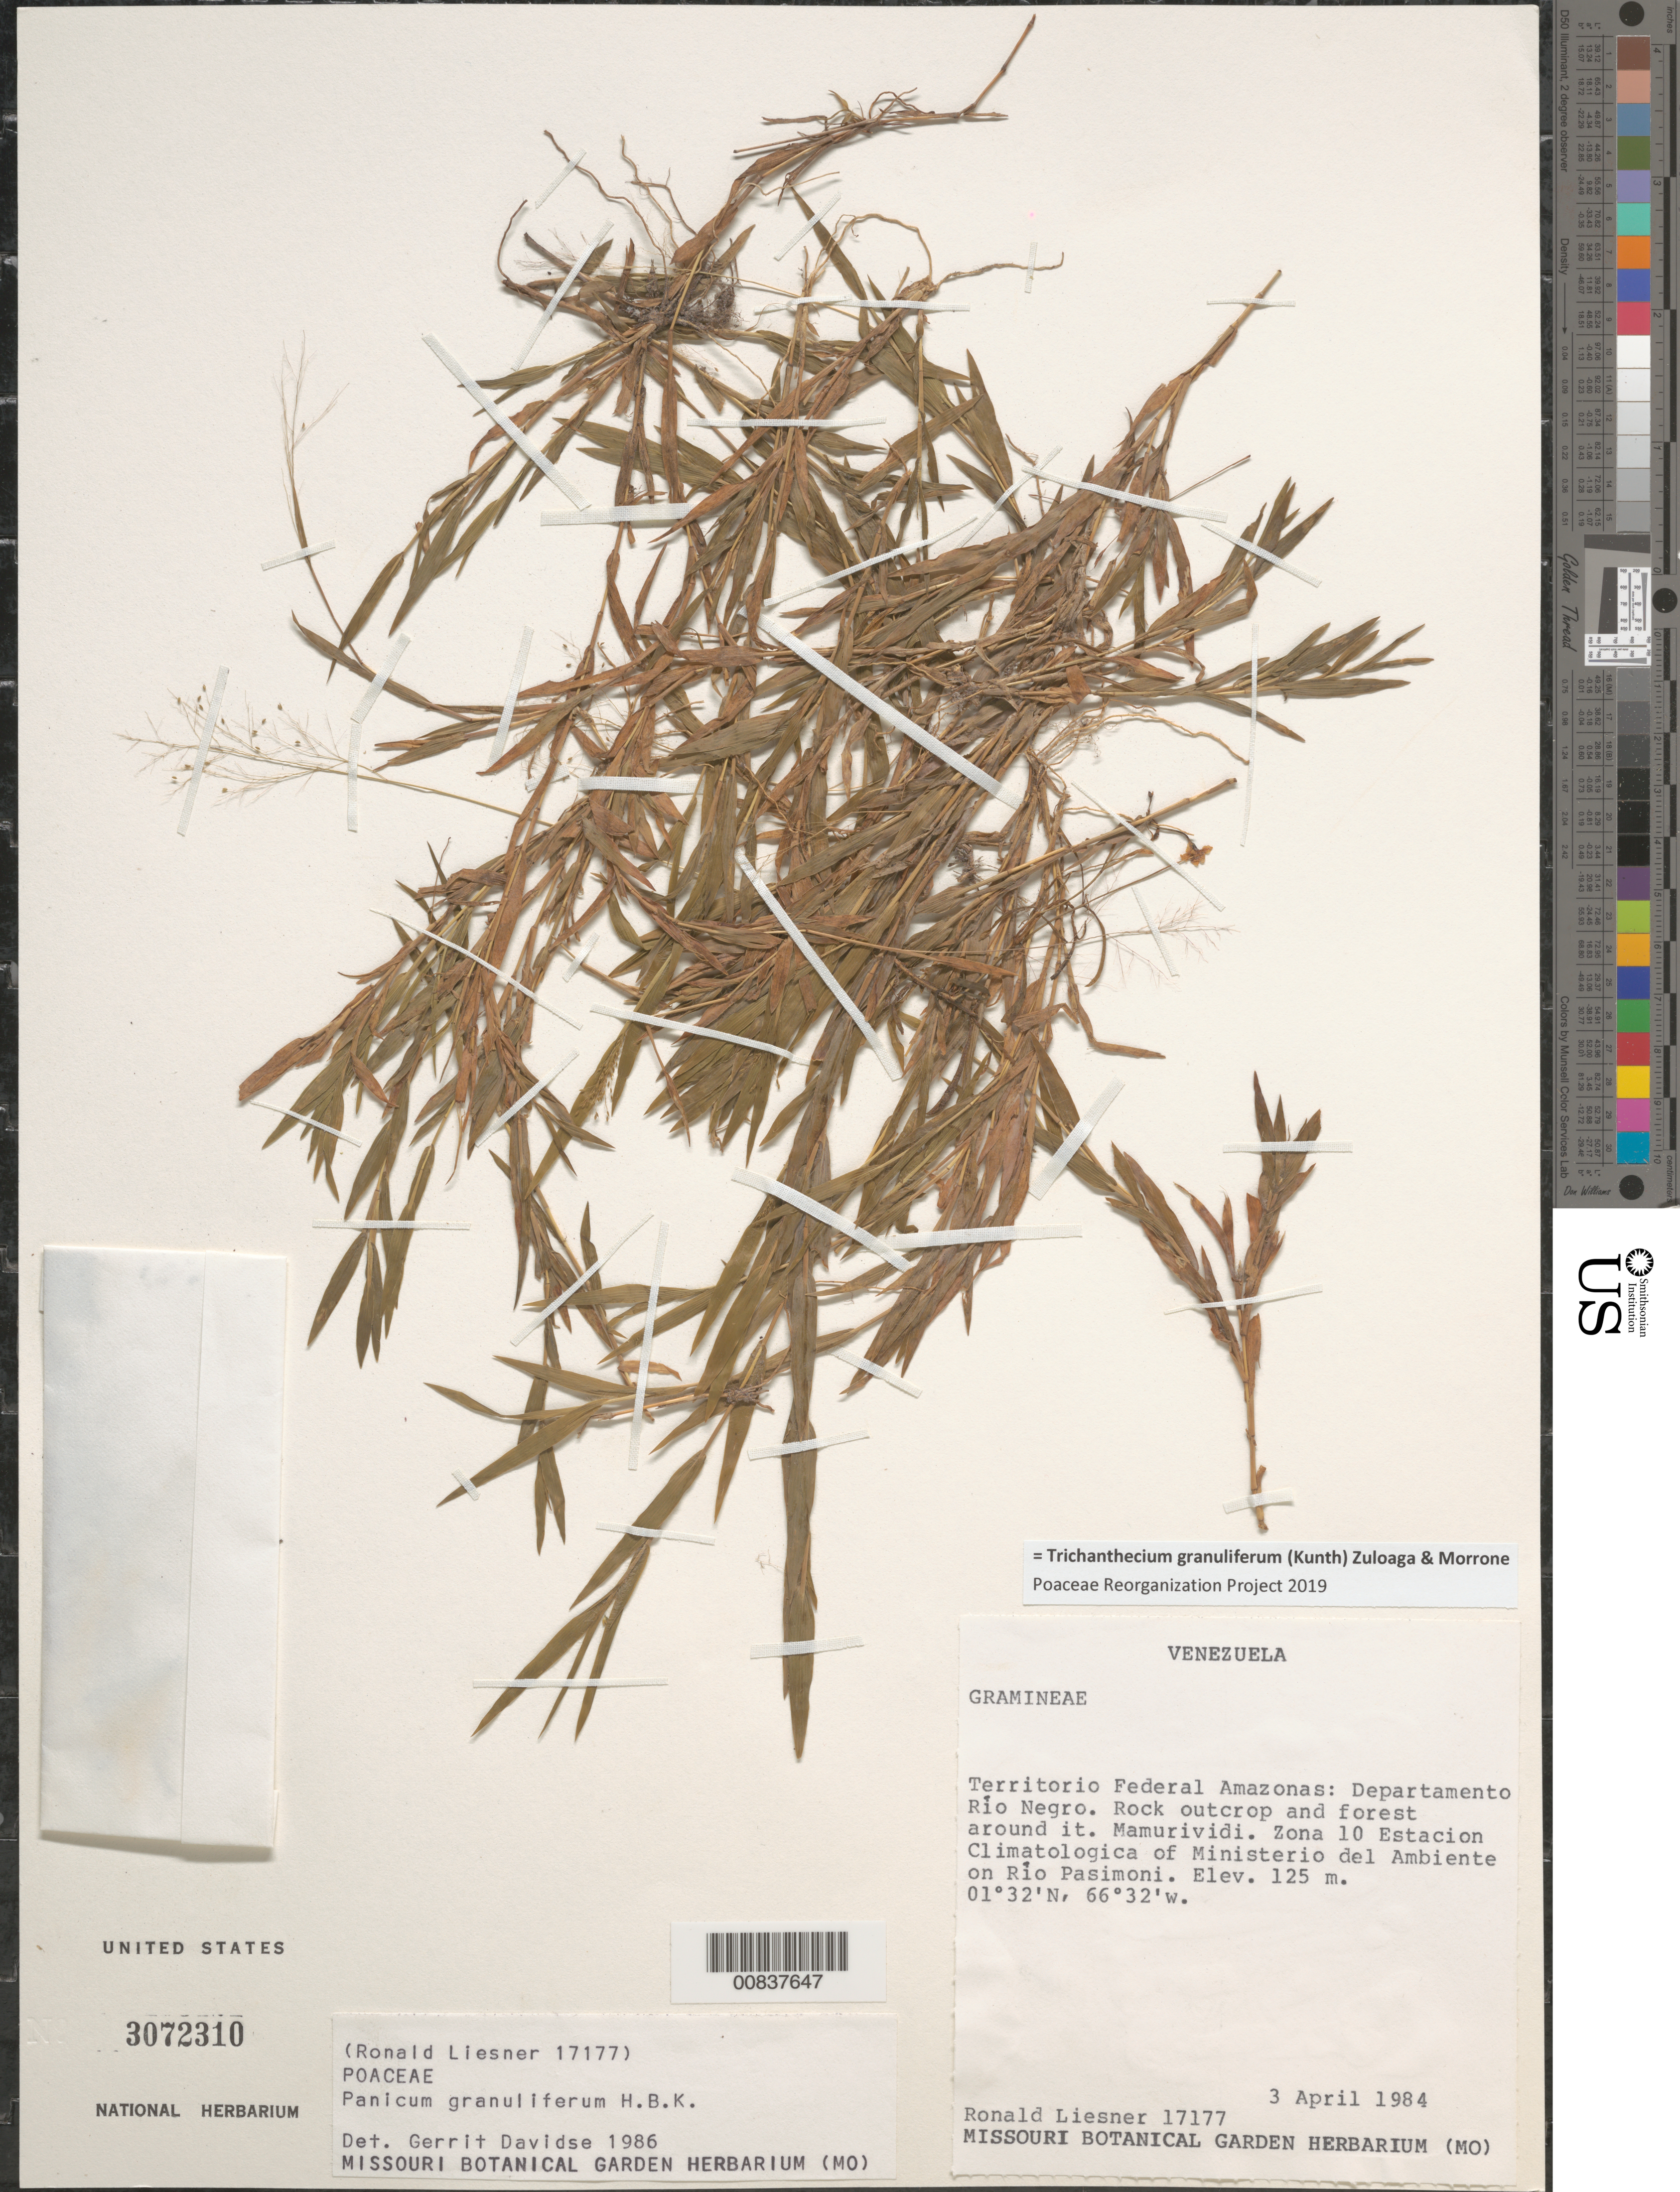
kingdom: Plantae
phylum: Tracheophyta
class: Liliopsida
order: Poales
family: Poaceae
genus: Trichanthecium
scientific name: Trichanthecium granuliferum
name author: (Kunth) Zuloaga & Morrone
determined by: Poaceae Reorganization Project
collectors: R. L. Liesner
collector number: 17177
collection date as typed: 3-Apr-84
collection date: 1984-04-03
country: Venezuela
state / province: Amazonas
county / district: Río Negro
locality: Mamurividi. Zona 10 Estacion Climatologica of Ministerío del Ambiente on Río Pasimoni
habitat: Rock outcrop and forest around it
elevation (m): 125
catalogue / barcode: US 3072310